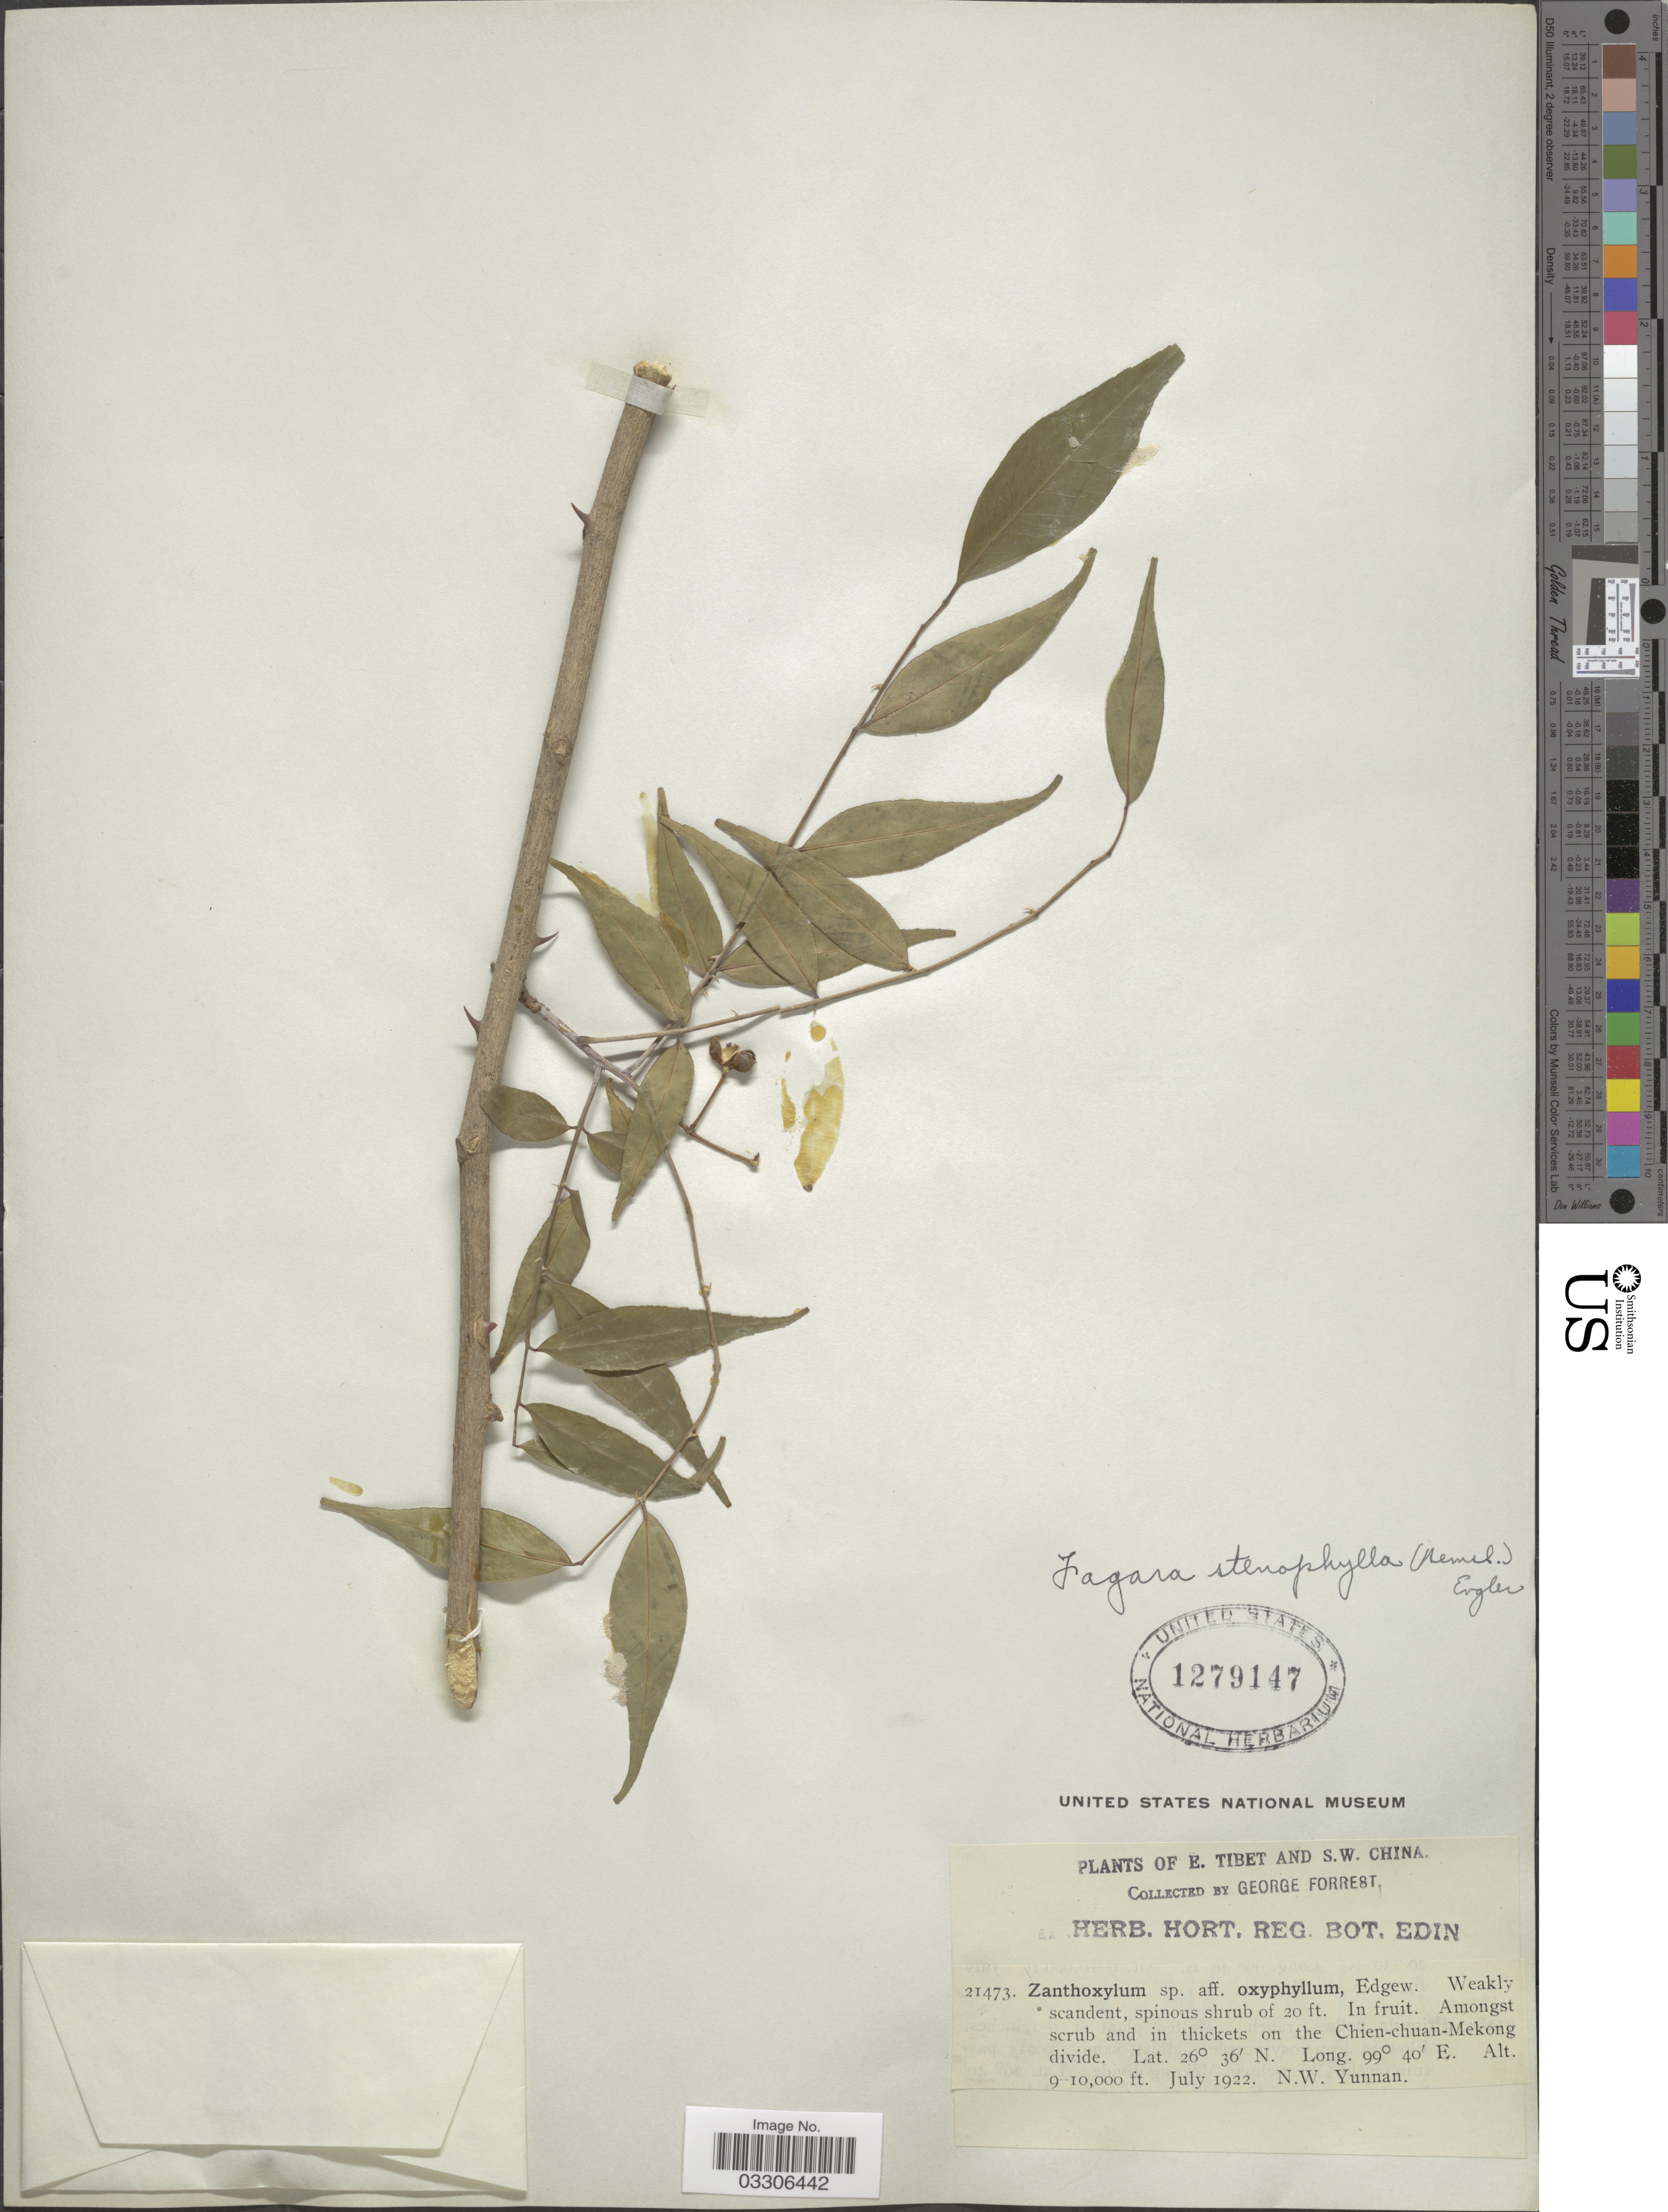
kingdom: Plantae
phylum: Tracheophyta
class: Magnoliopsida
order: Sapindales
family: Rutaceae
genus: Zanthoxylum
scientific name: Zanthoxylum stenophyllum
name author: Hemsl.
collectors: G. Forrest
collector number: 21473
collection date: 1922-07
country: China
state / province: Yunnan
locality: E. Tibet and S. W. China. On the Chien-chuan-Mekong divide. N. W. Yunnan.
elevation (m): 2743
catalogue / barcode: US 1279147